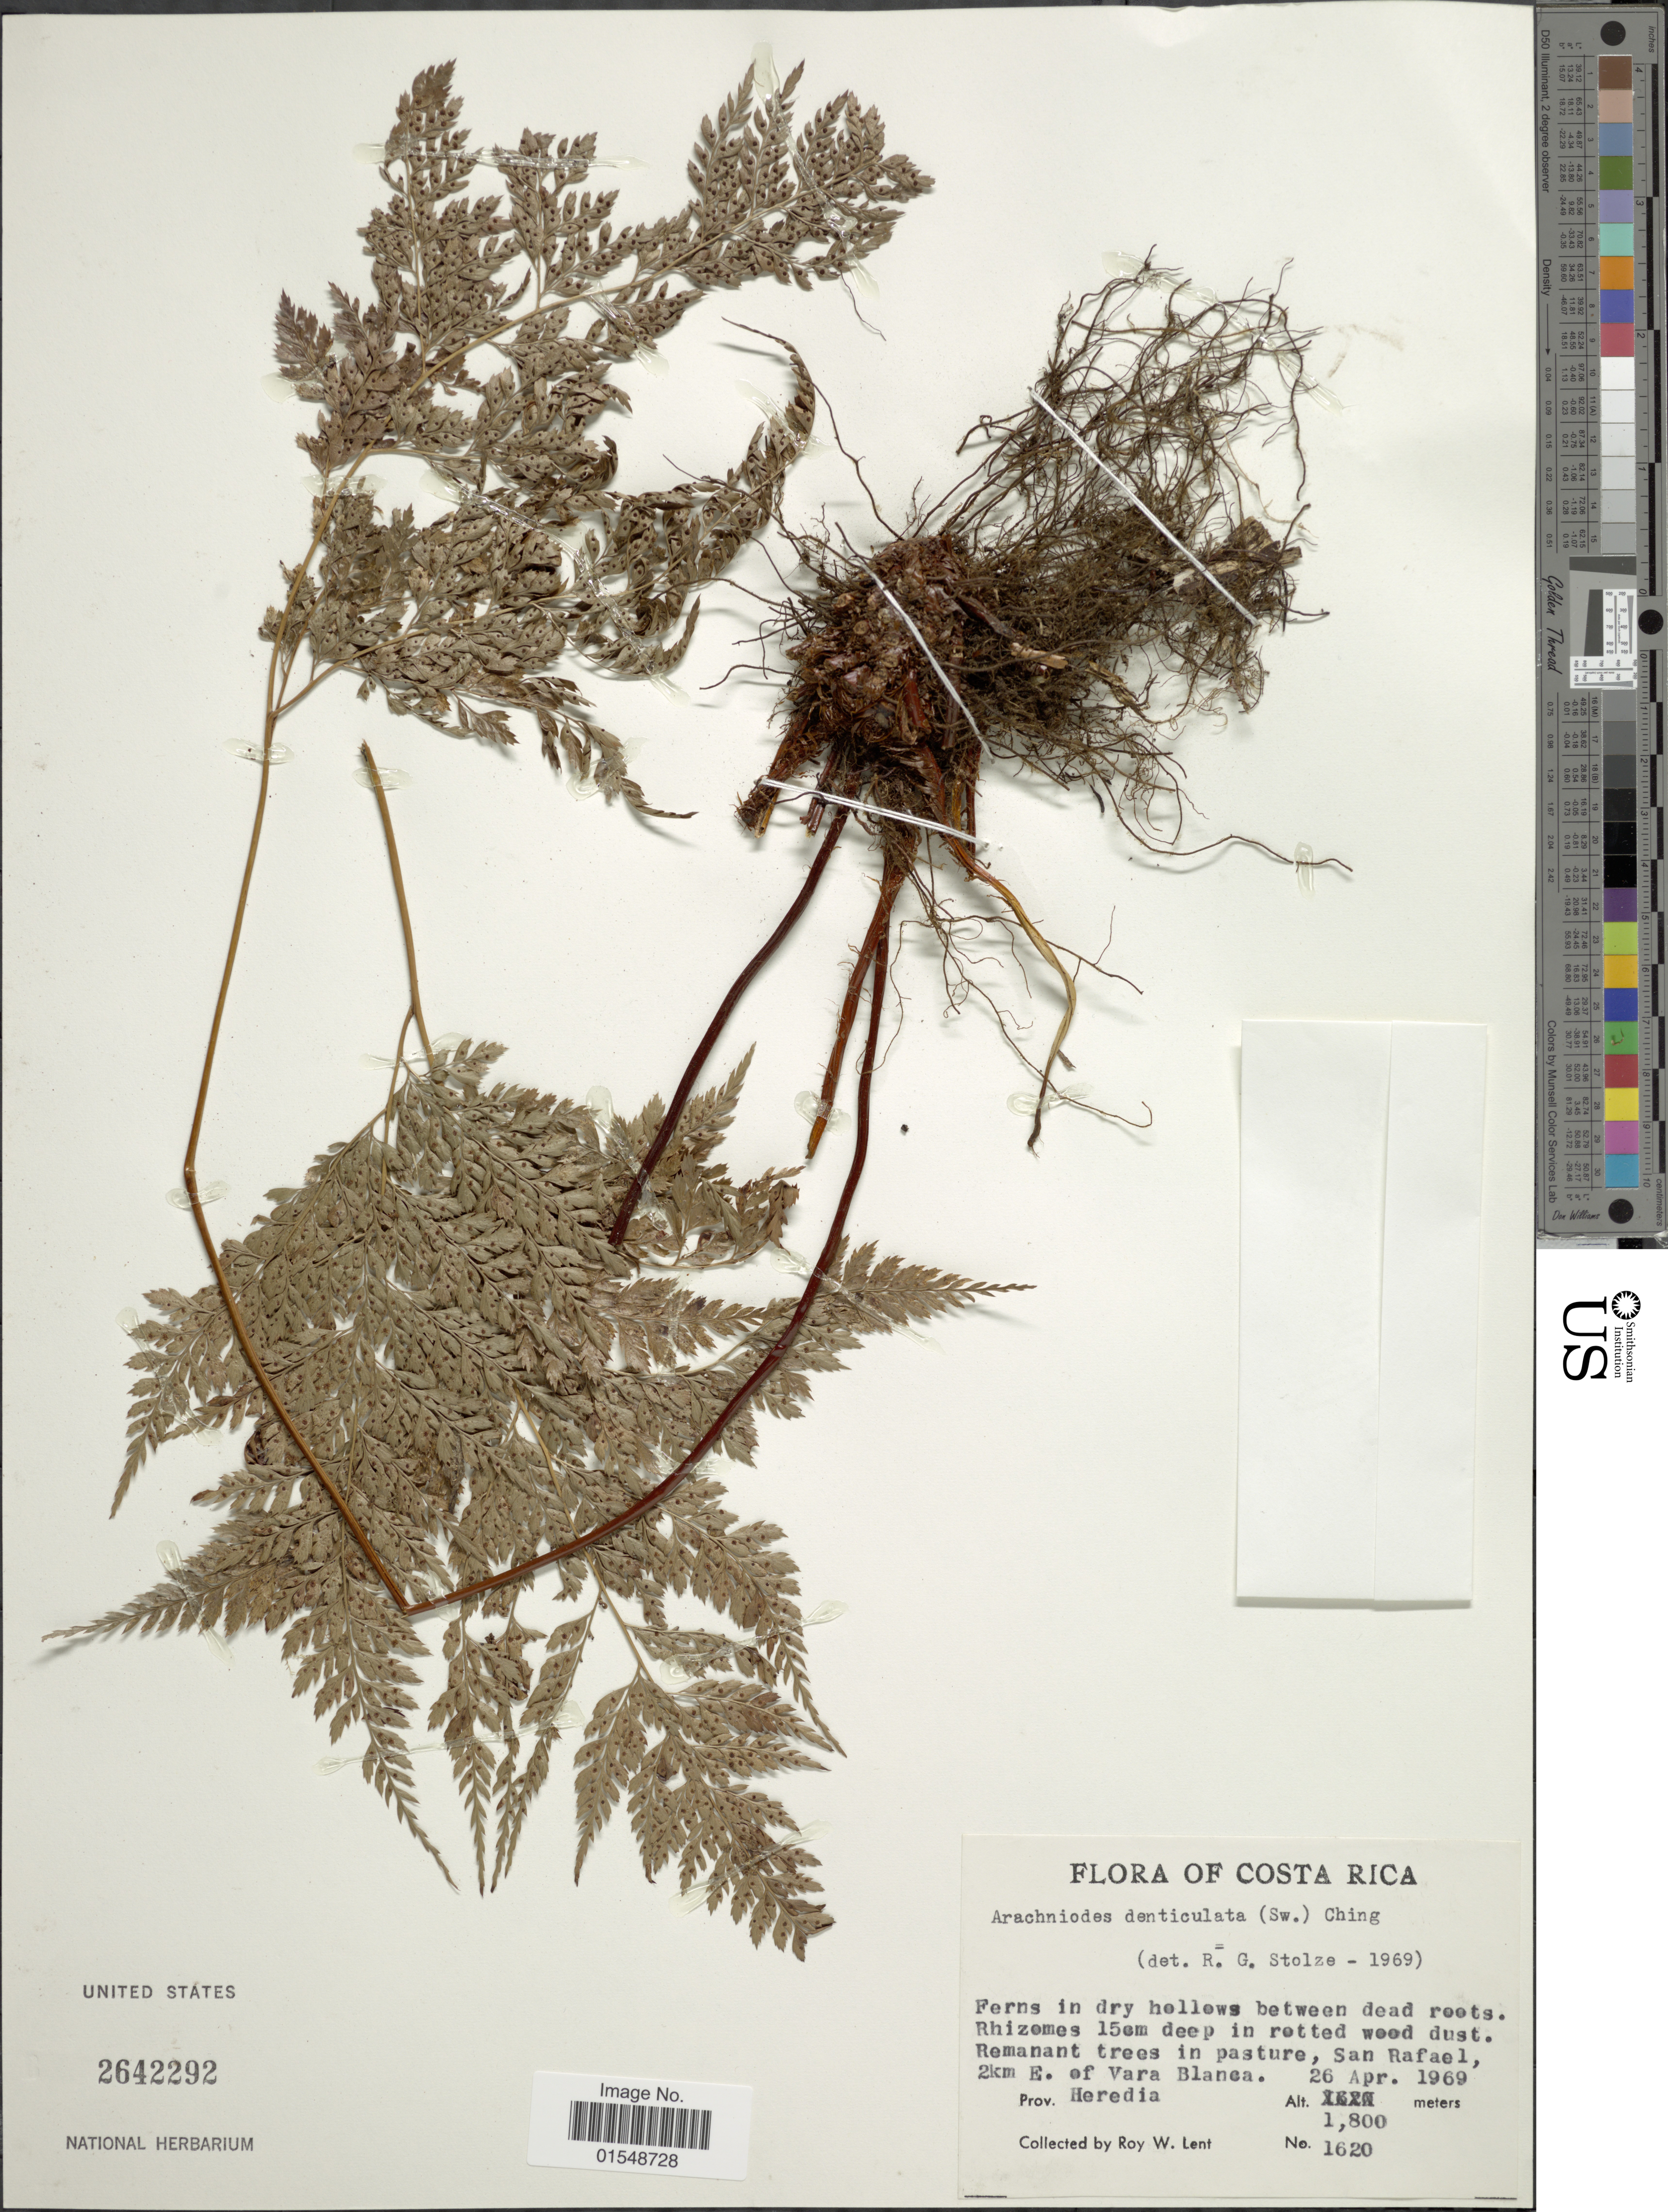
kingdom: Plantae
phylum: Tracheophyta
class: Polypodiopsida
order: Polypodiales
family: Dryopteridaceae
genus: Arachniodes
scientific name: Arachniodes denticulata var. jucunda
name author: (Fée) Lellinger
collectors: R. W. Lent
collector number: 1620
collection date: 1969-04-26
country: Costa Rica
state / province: Heredia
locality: San Rafael, 2km E. of Vara Blanca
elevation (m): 1800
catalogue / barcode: US 2642292